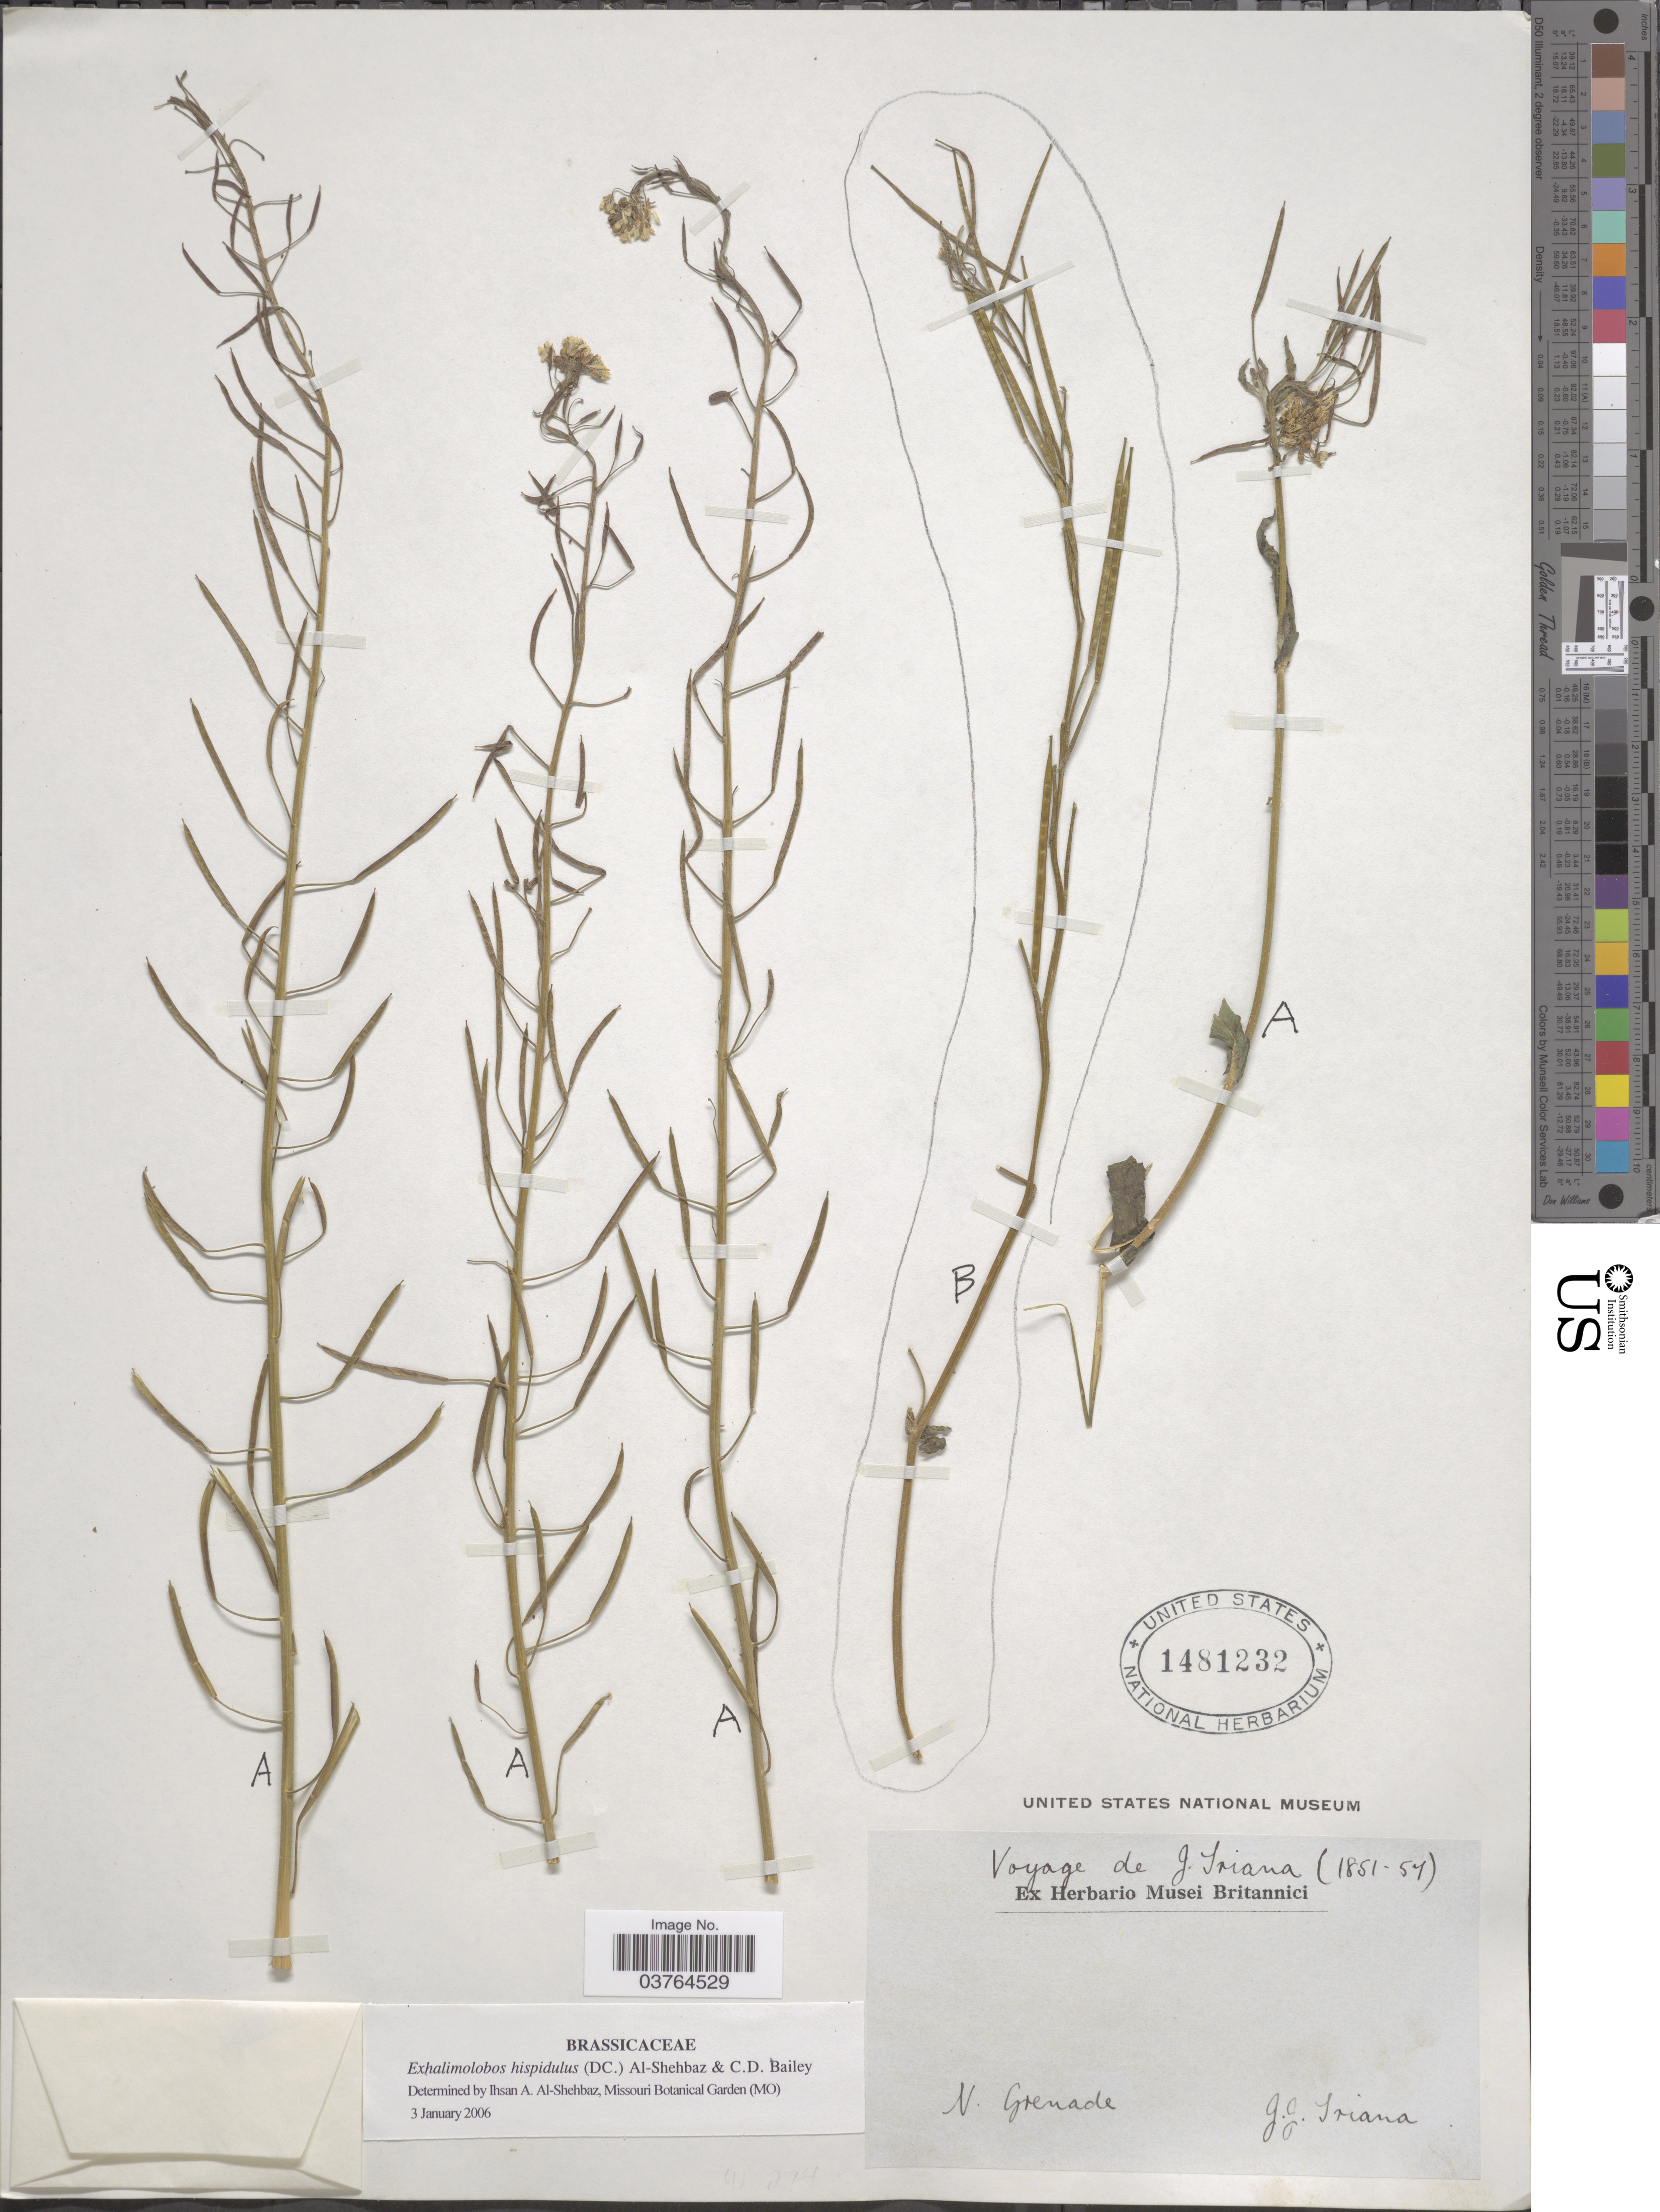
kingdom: Plantae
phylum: Tracheophyta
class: Magnoliopsida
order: Brassicales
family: Brassicaceae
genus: Exhalimolobos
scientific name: Exhalimolobos hispidulus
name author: (DC.) Al-Shehbaz & C.D. Bailey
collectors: J. J. Triana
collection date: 1851/1857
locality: N. Grenade.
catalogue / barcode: US 1481232